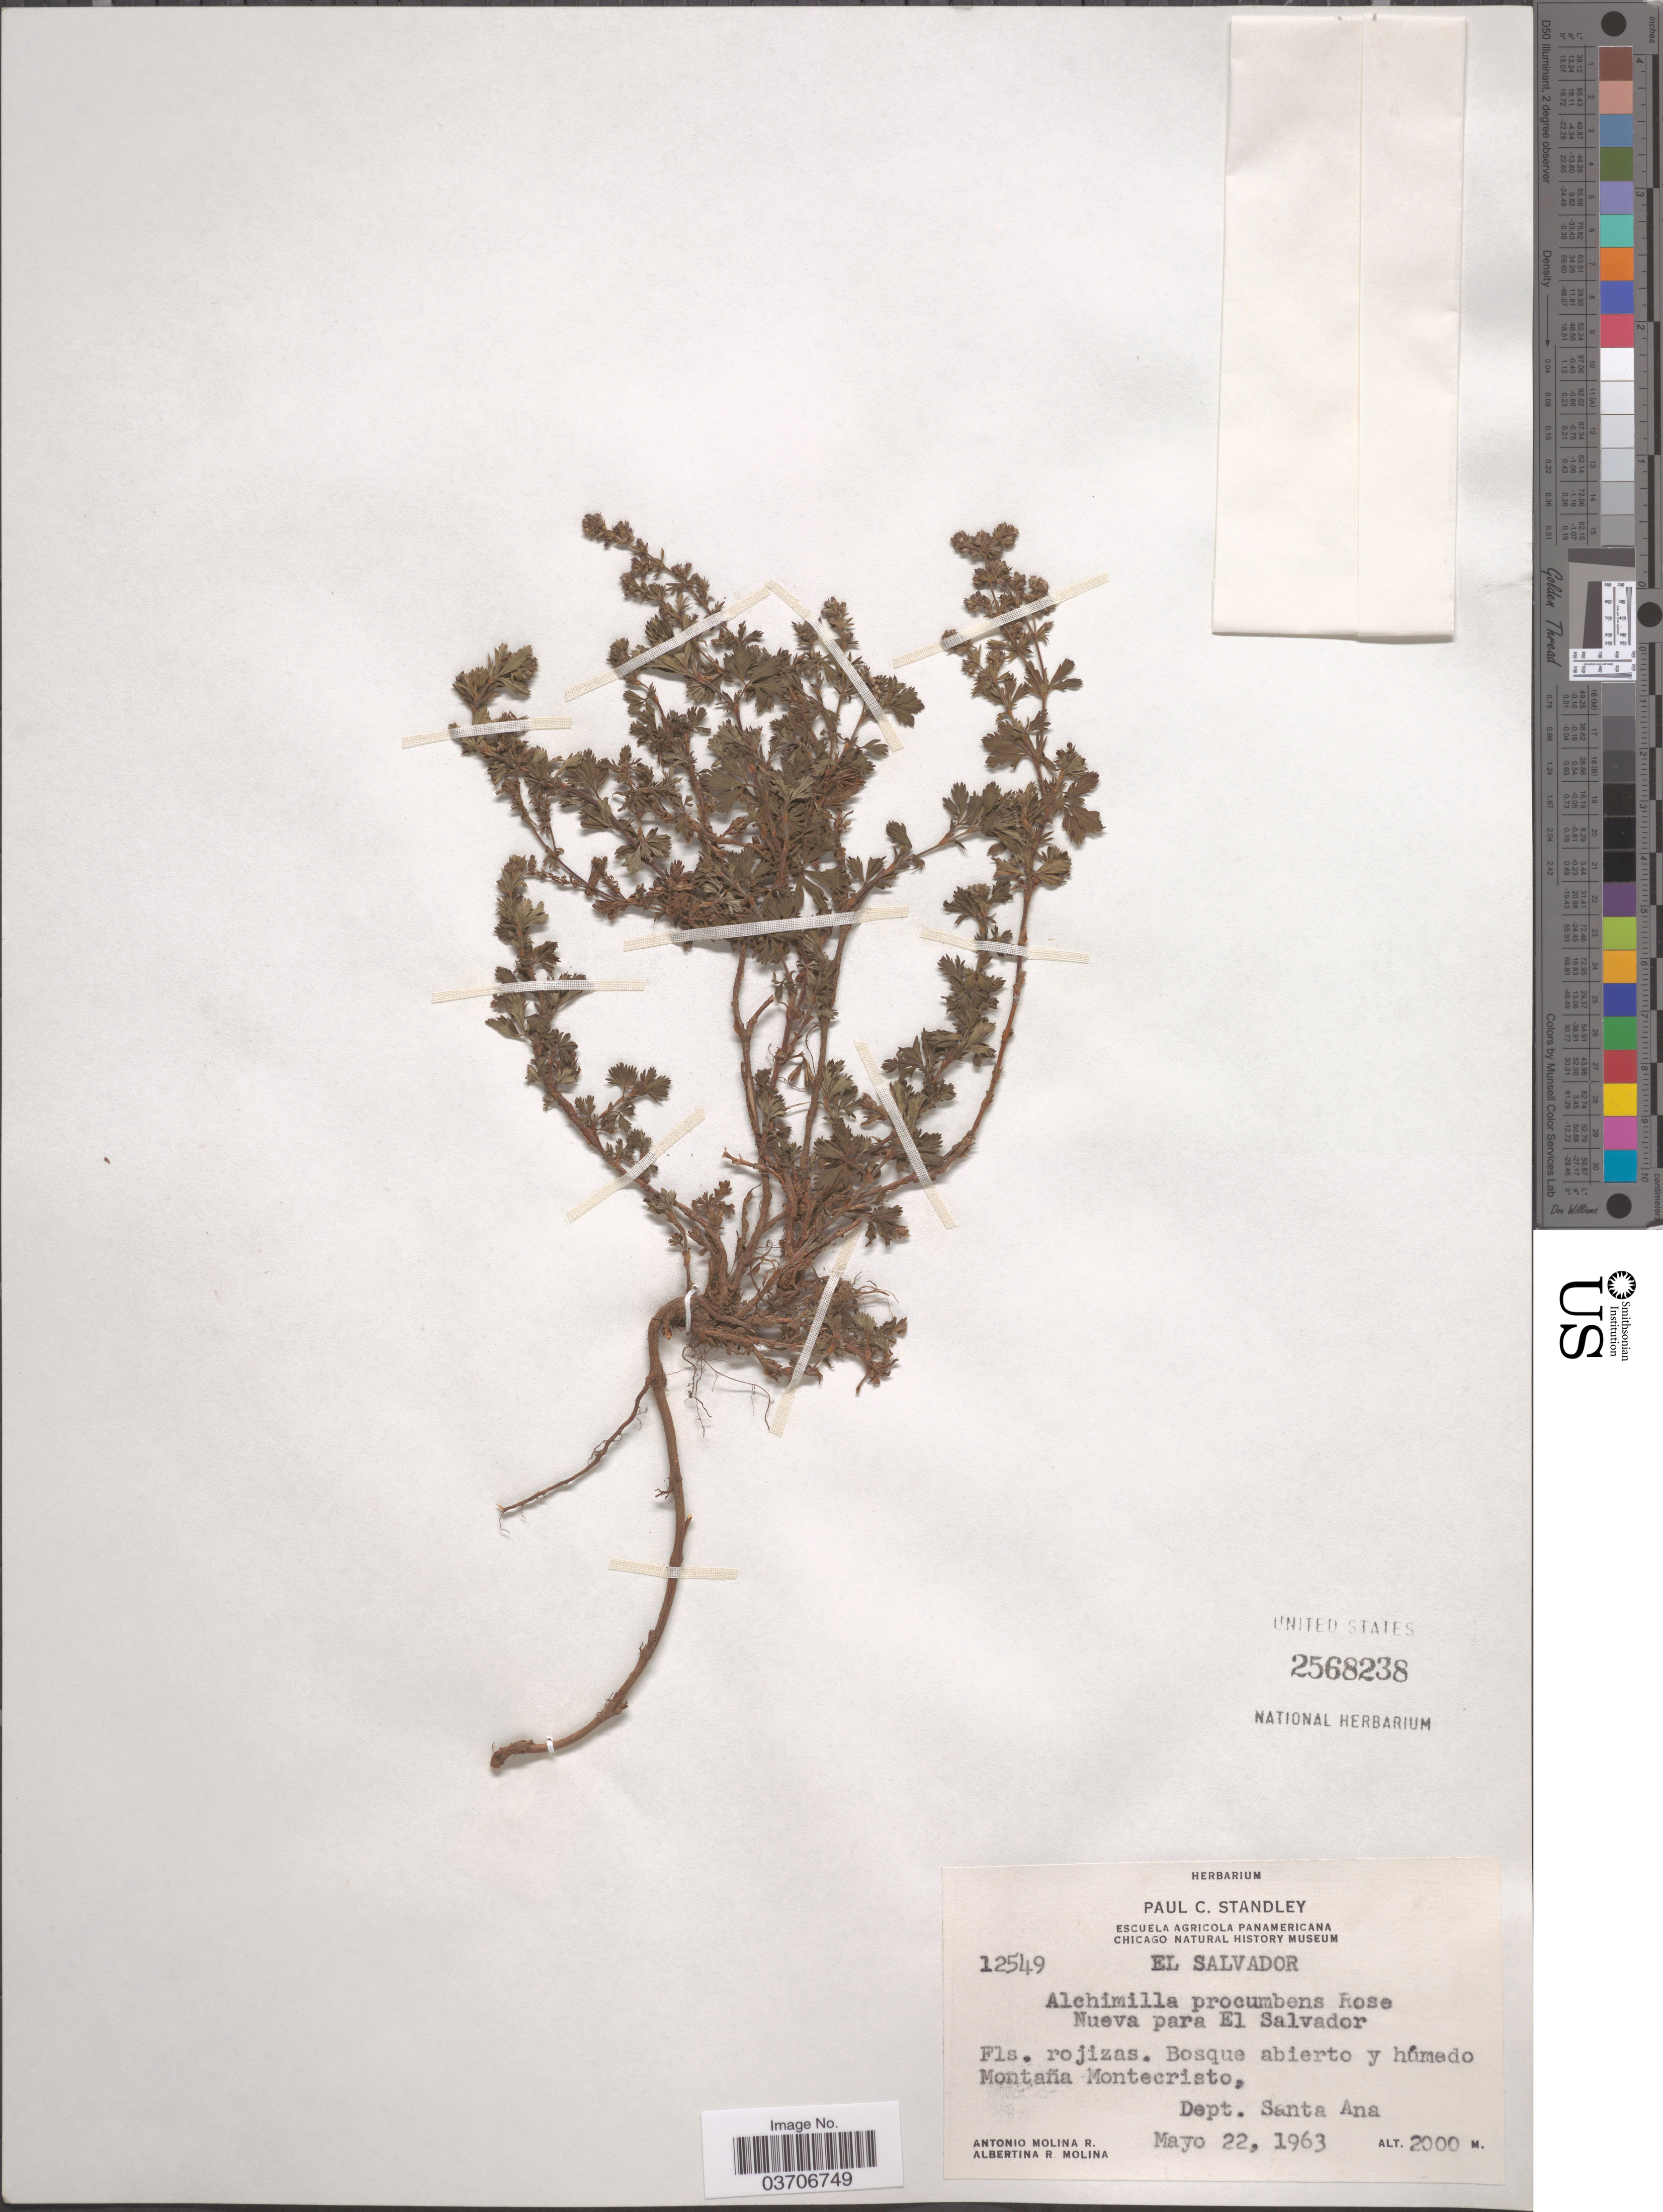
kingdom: Plantae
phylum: Tracheophyta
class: Magnoliopsida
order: Rosales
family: Rosaceae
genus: Lachemilla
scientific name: Lachemilla procumbens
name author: (Rose) Rydb.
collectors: A. Molina R. & A. R. Molina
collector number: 12549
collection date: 1963-05-22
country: El Salvador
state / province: Santa Ana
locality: Bosque abierto y húmedo Montaña Montecristo, Dept. Santa Ana.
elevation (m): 2000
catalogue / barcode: US 2568238